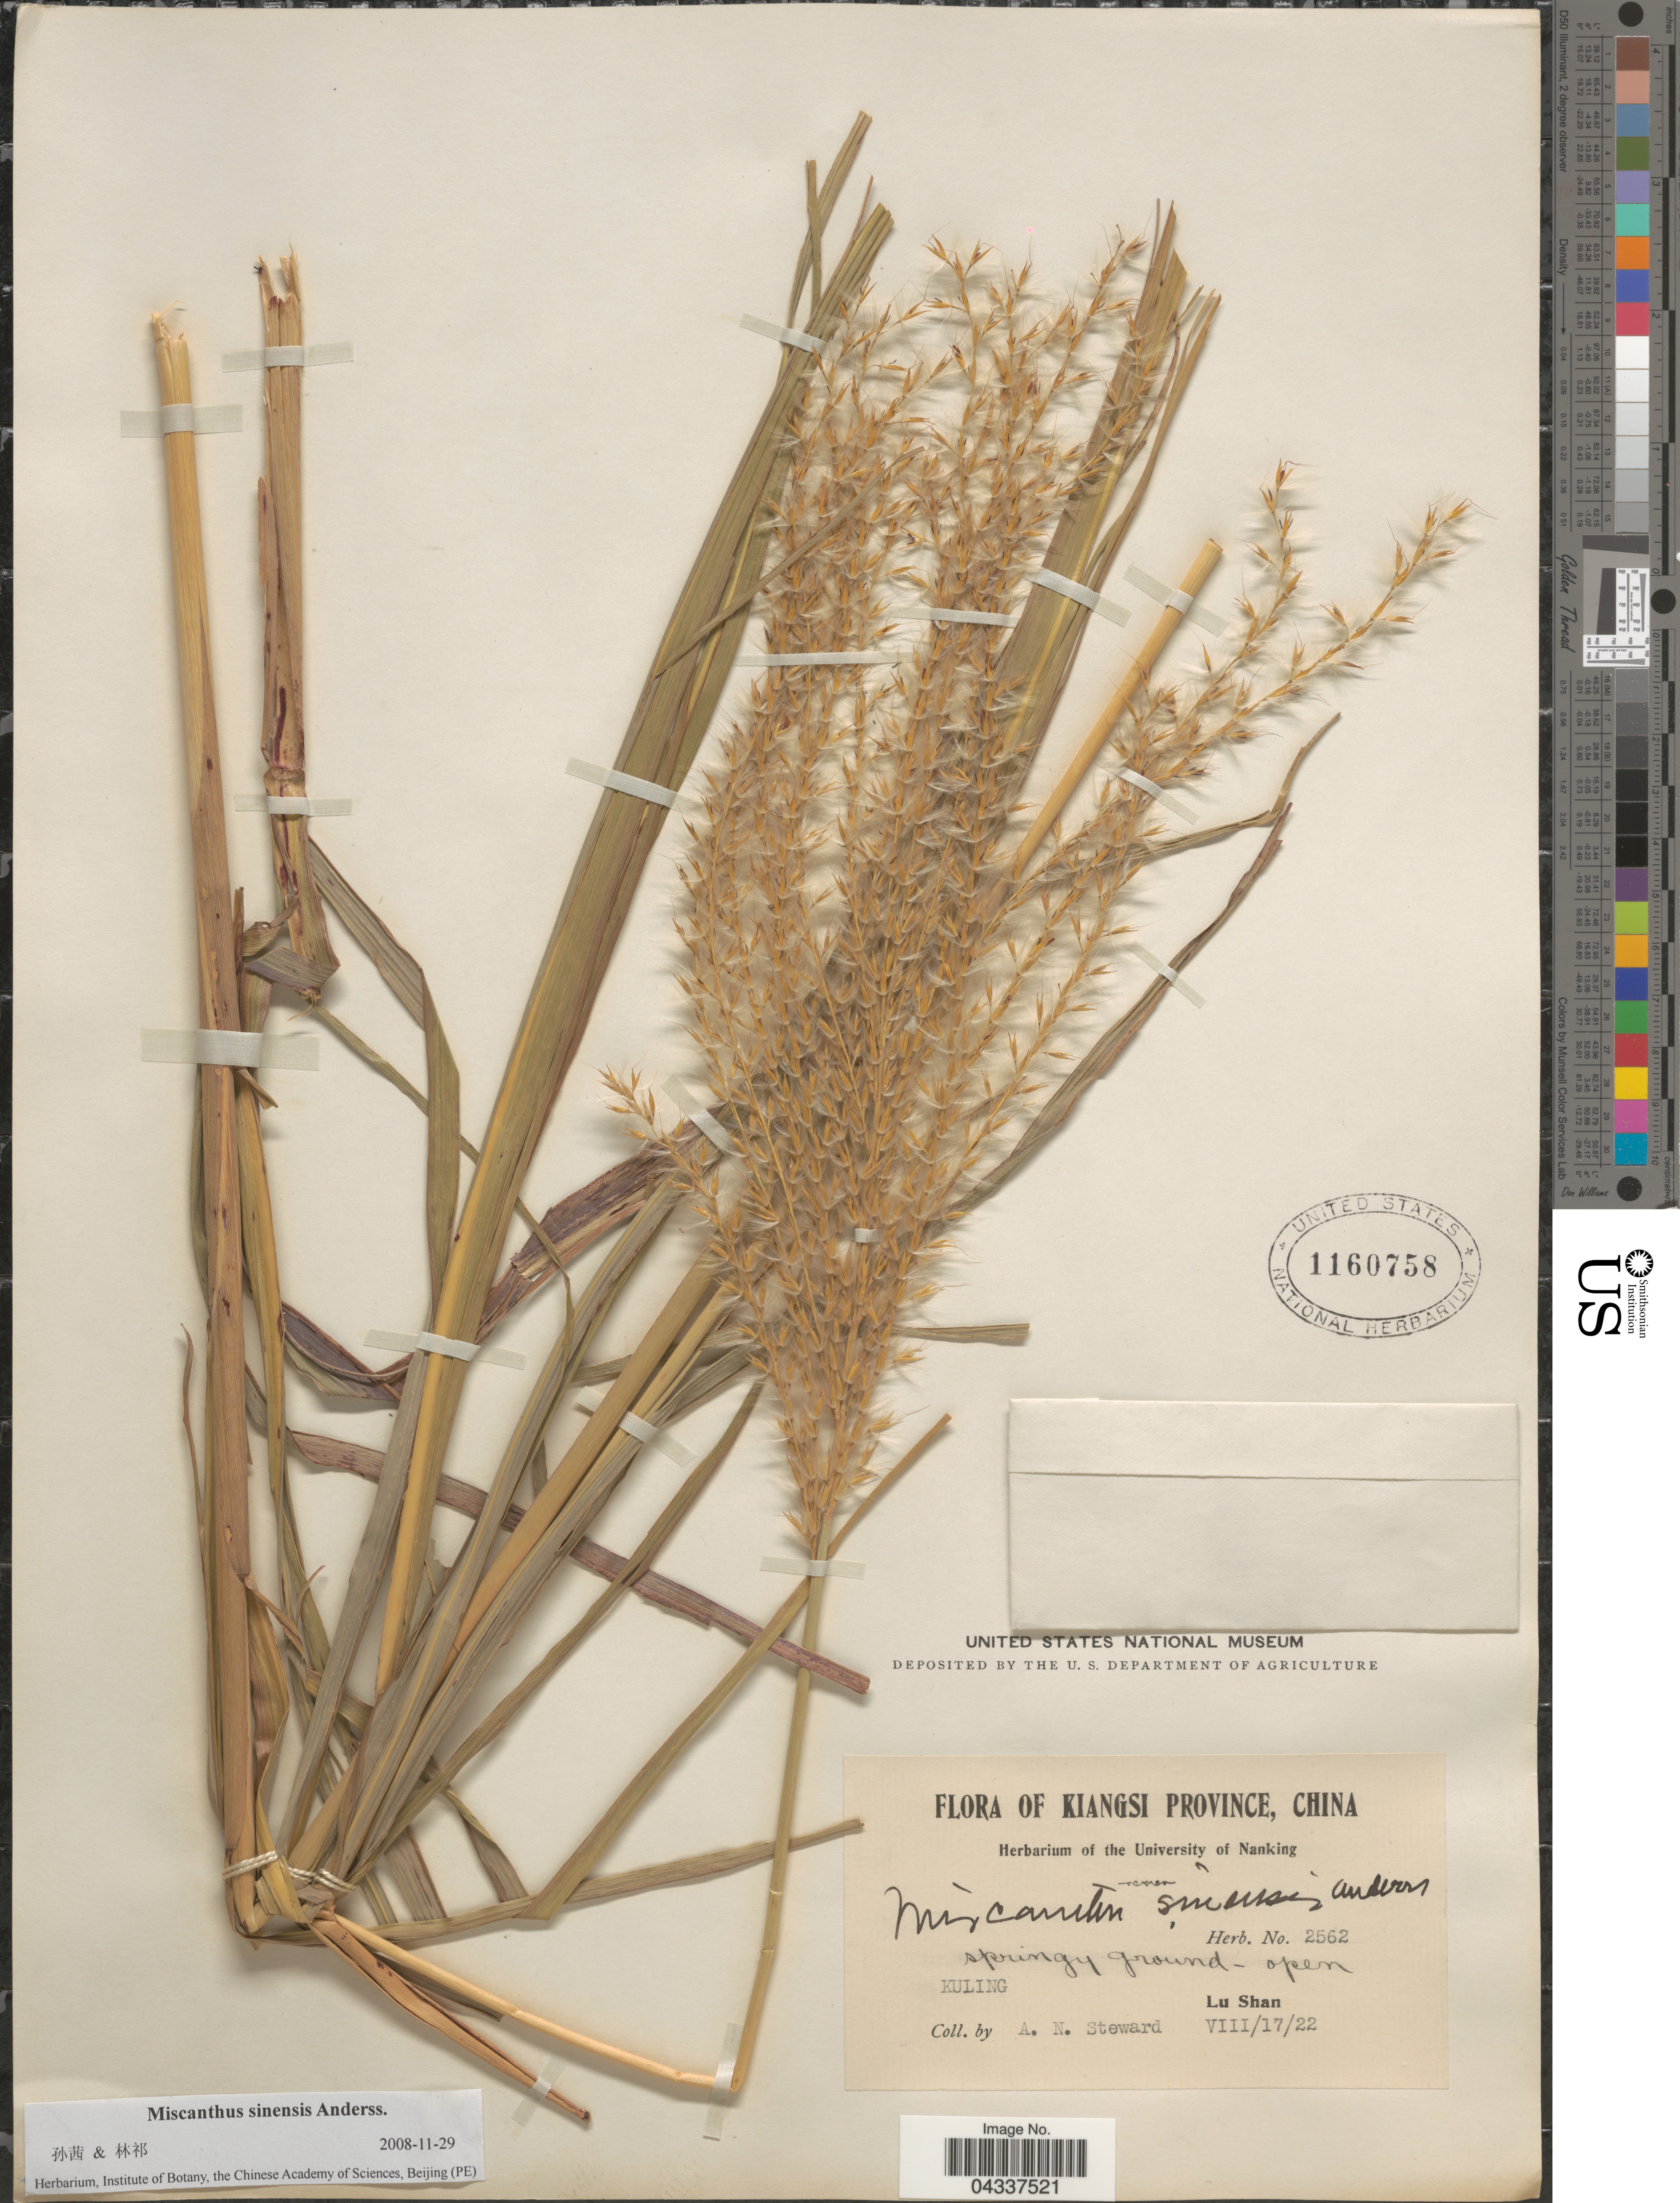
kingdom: Plantae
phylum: Tracheophyta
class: Liliopsida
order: Poales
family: Poaceae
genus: Miscanthus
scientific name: Miscanthus sinensis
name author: Andersson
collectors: A. N. Steward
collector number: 2562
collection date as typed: Transcribed d/m/y: 17/8/22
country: China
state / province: Jiangxi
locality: Kiangsi Province. Springy ground-open Kuling. Lu Shan.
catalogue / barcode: US 1160758